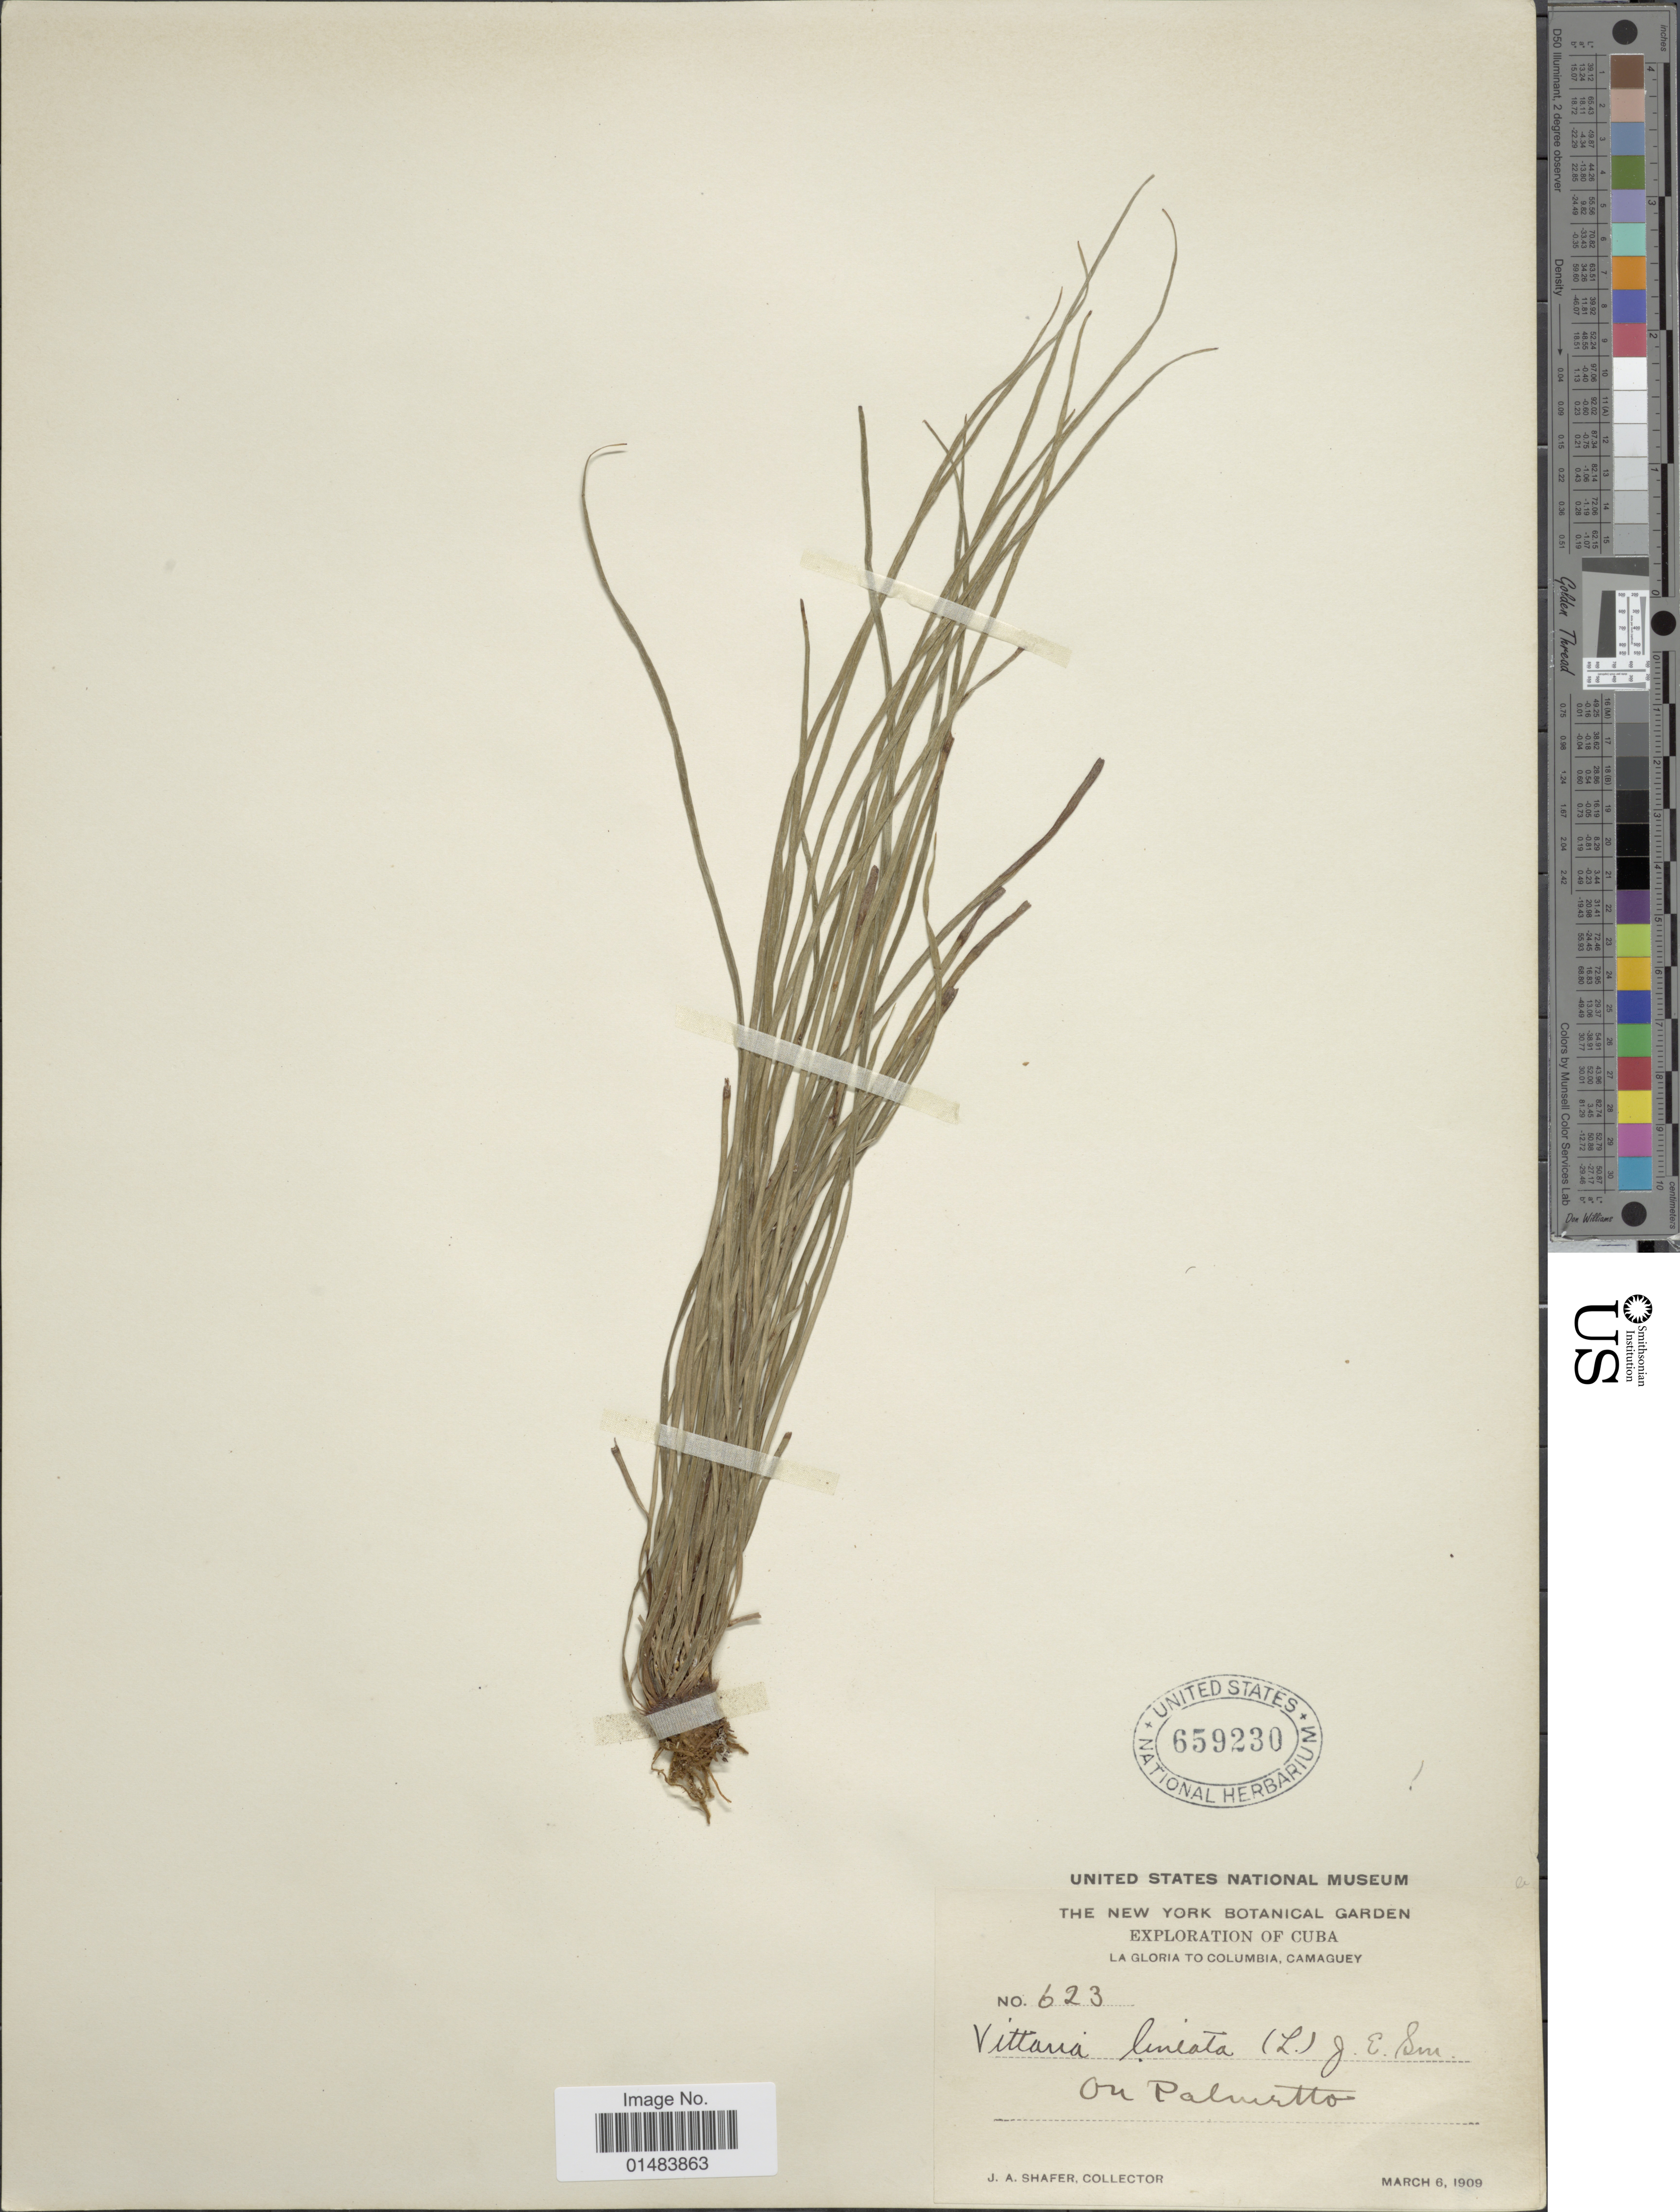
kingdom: Plantae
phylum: Tracheophyta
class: Polypodiopsida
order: Polypodiales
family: Pteridaceae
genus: Vittaria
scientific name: Vittaria lineata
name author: (L.) Sm.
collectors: J. A. Shafer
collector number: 623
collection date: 1909-03-06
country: Cuba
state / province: Camagüey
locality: La Gloria to Colombia, on Palmetto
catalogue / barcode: US 659230